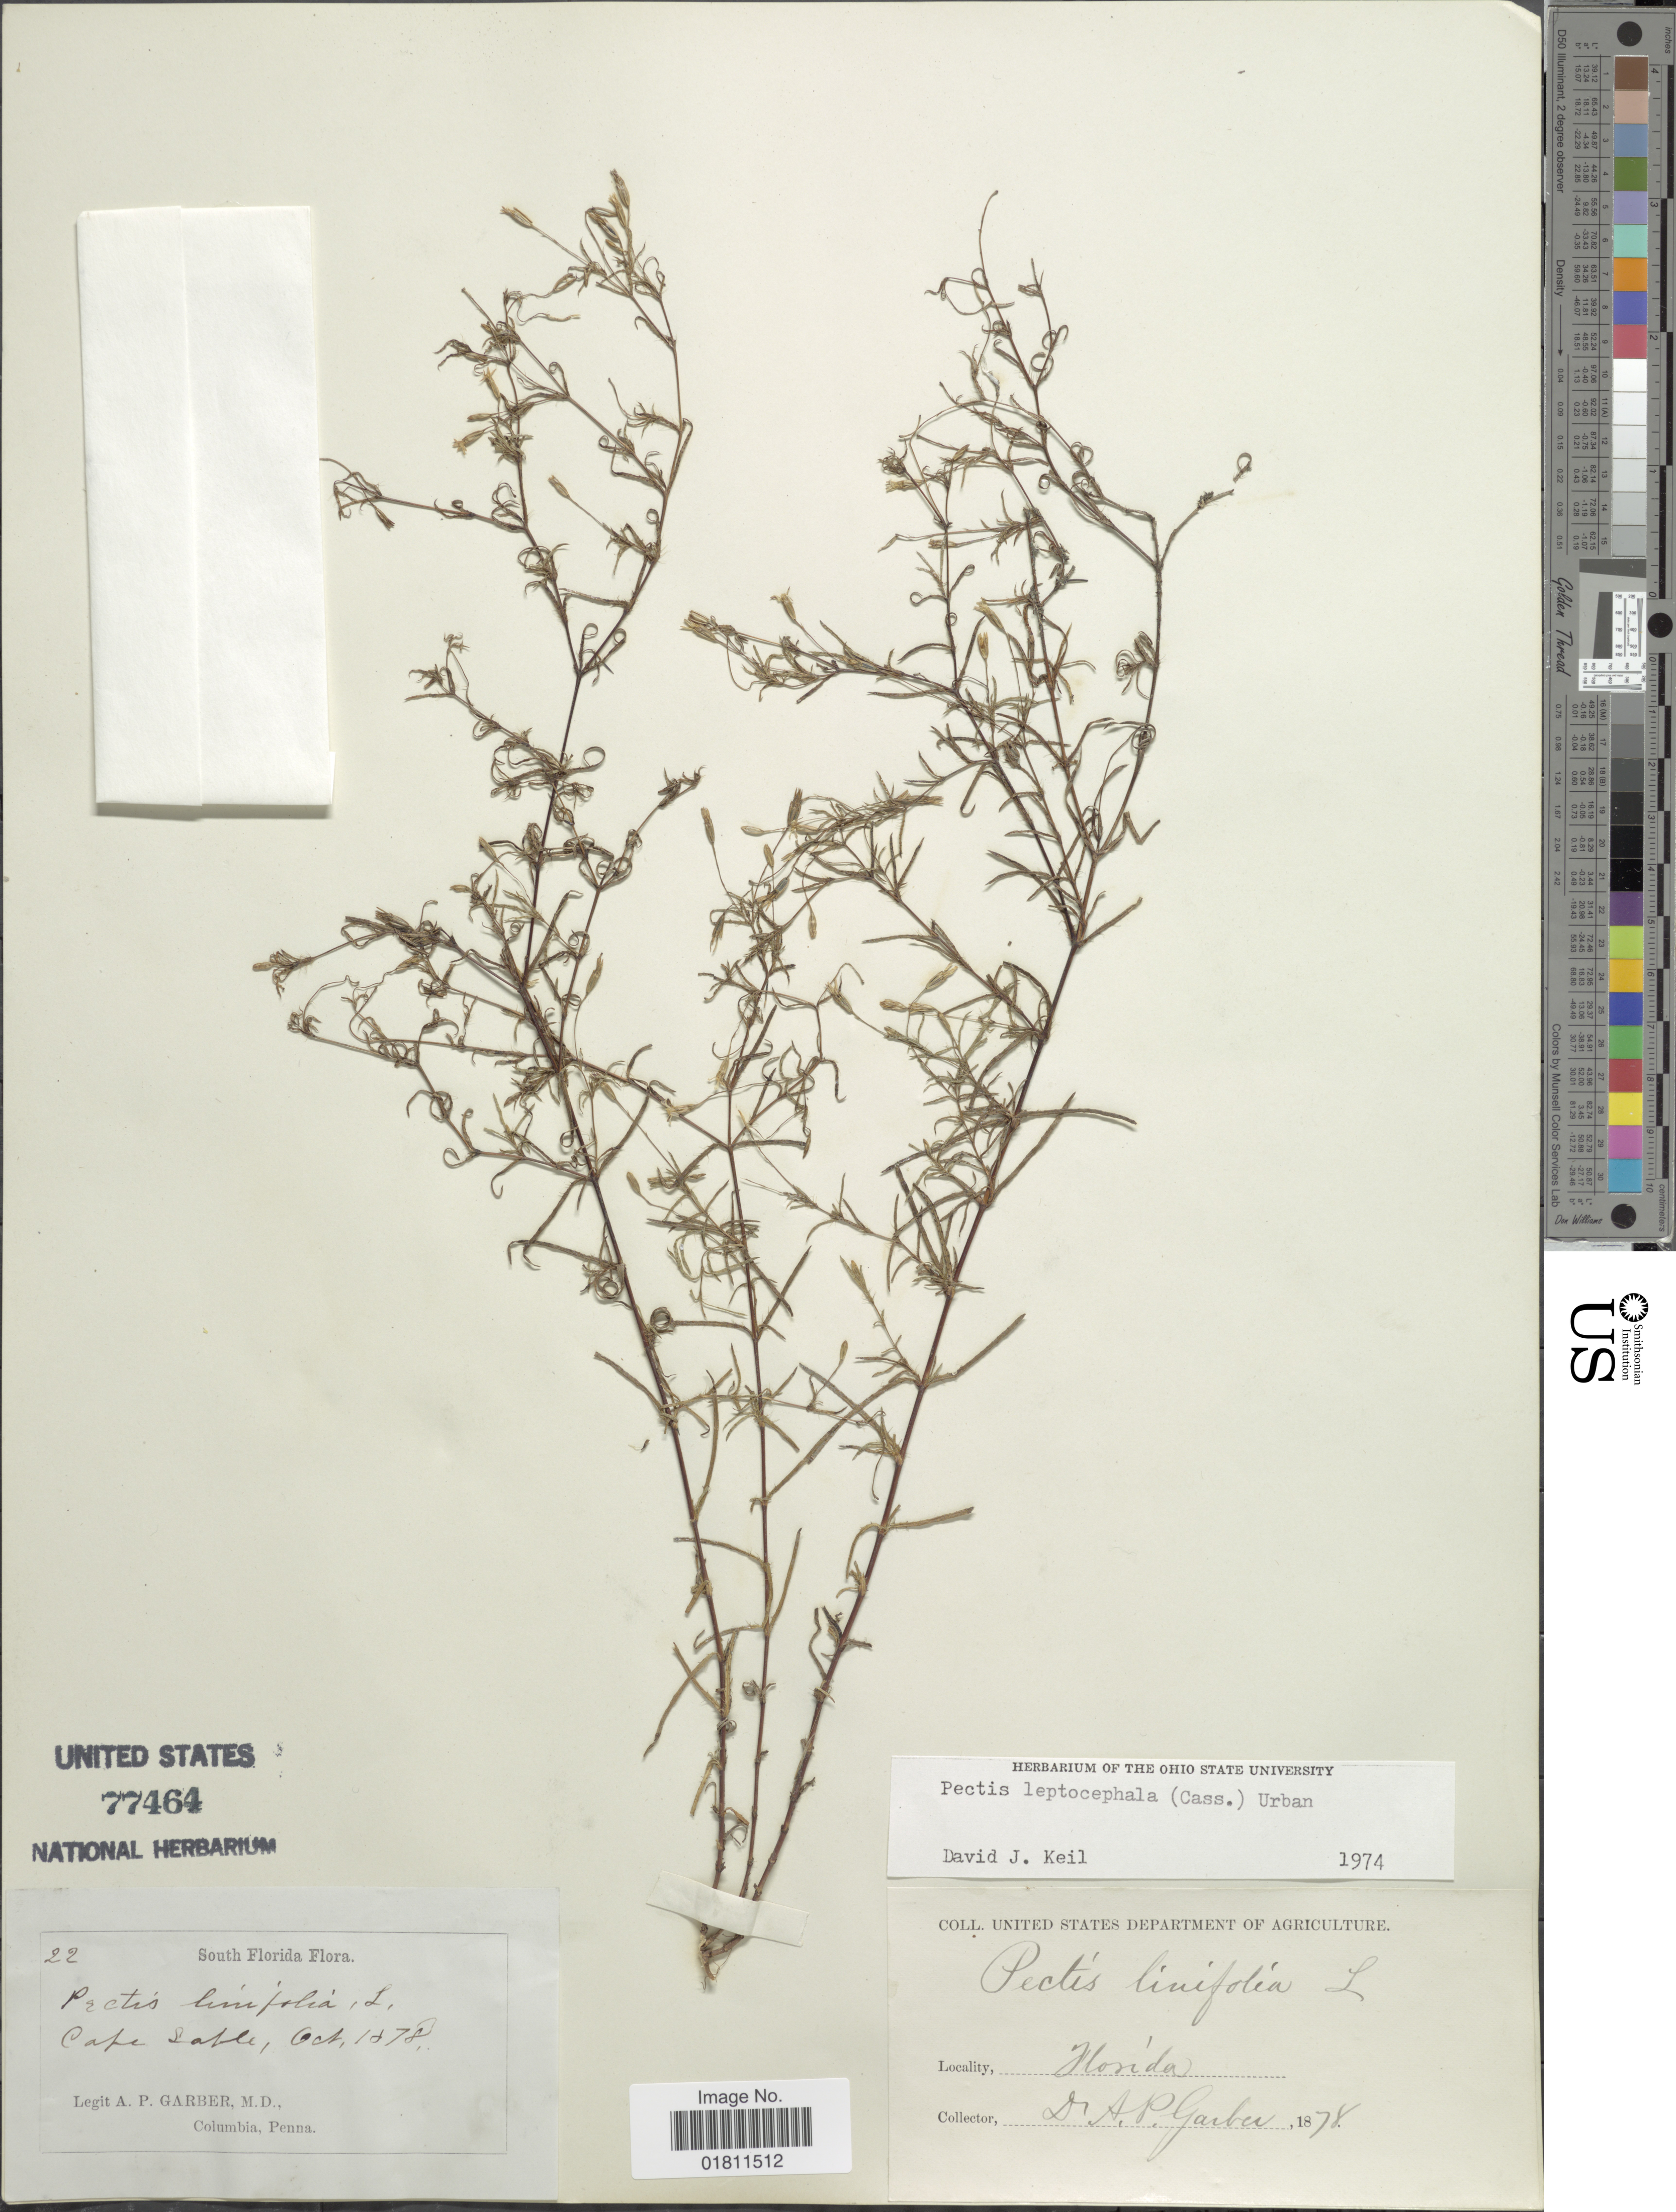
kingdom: Plantae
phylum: Tracheophyta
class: Magnoliopsida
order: Asterales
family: Asteraceae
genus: Pectis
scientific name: Pectis leptocephala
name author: (Cass.) Urb.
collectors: A. P. Garber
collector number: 22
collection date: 1878-10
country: United States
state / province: Florida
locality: South Florida, Cape Sable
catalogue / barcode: US 77464